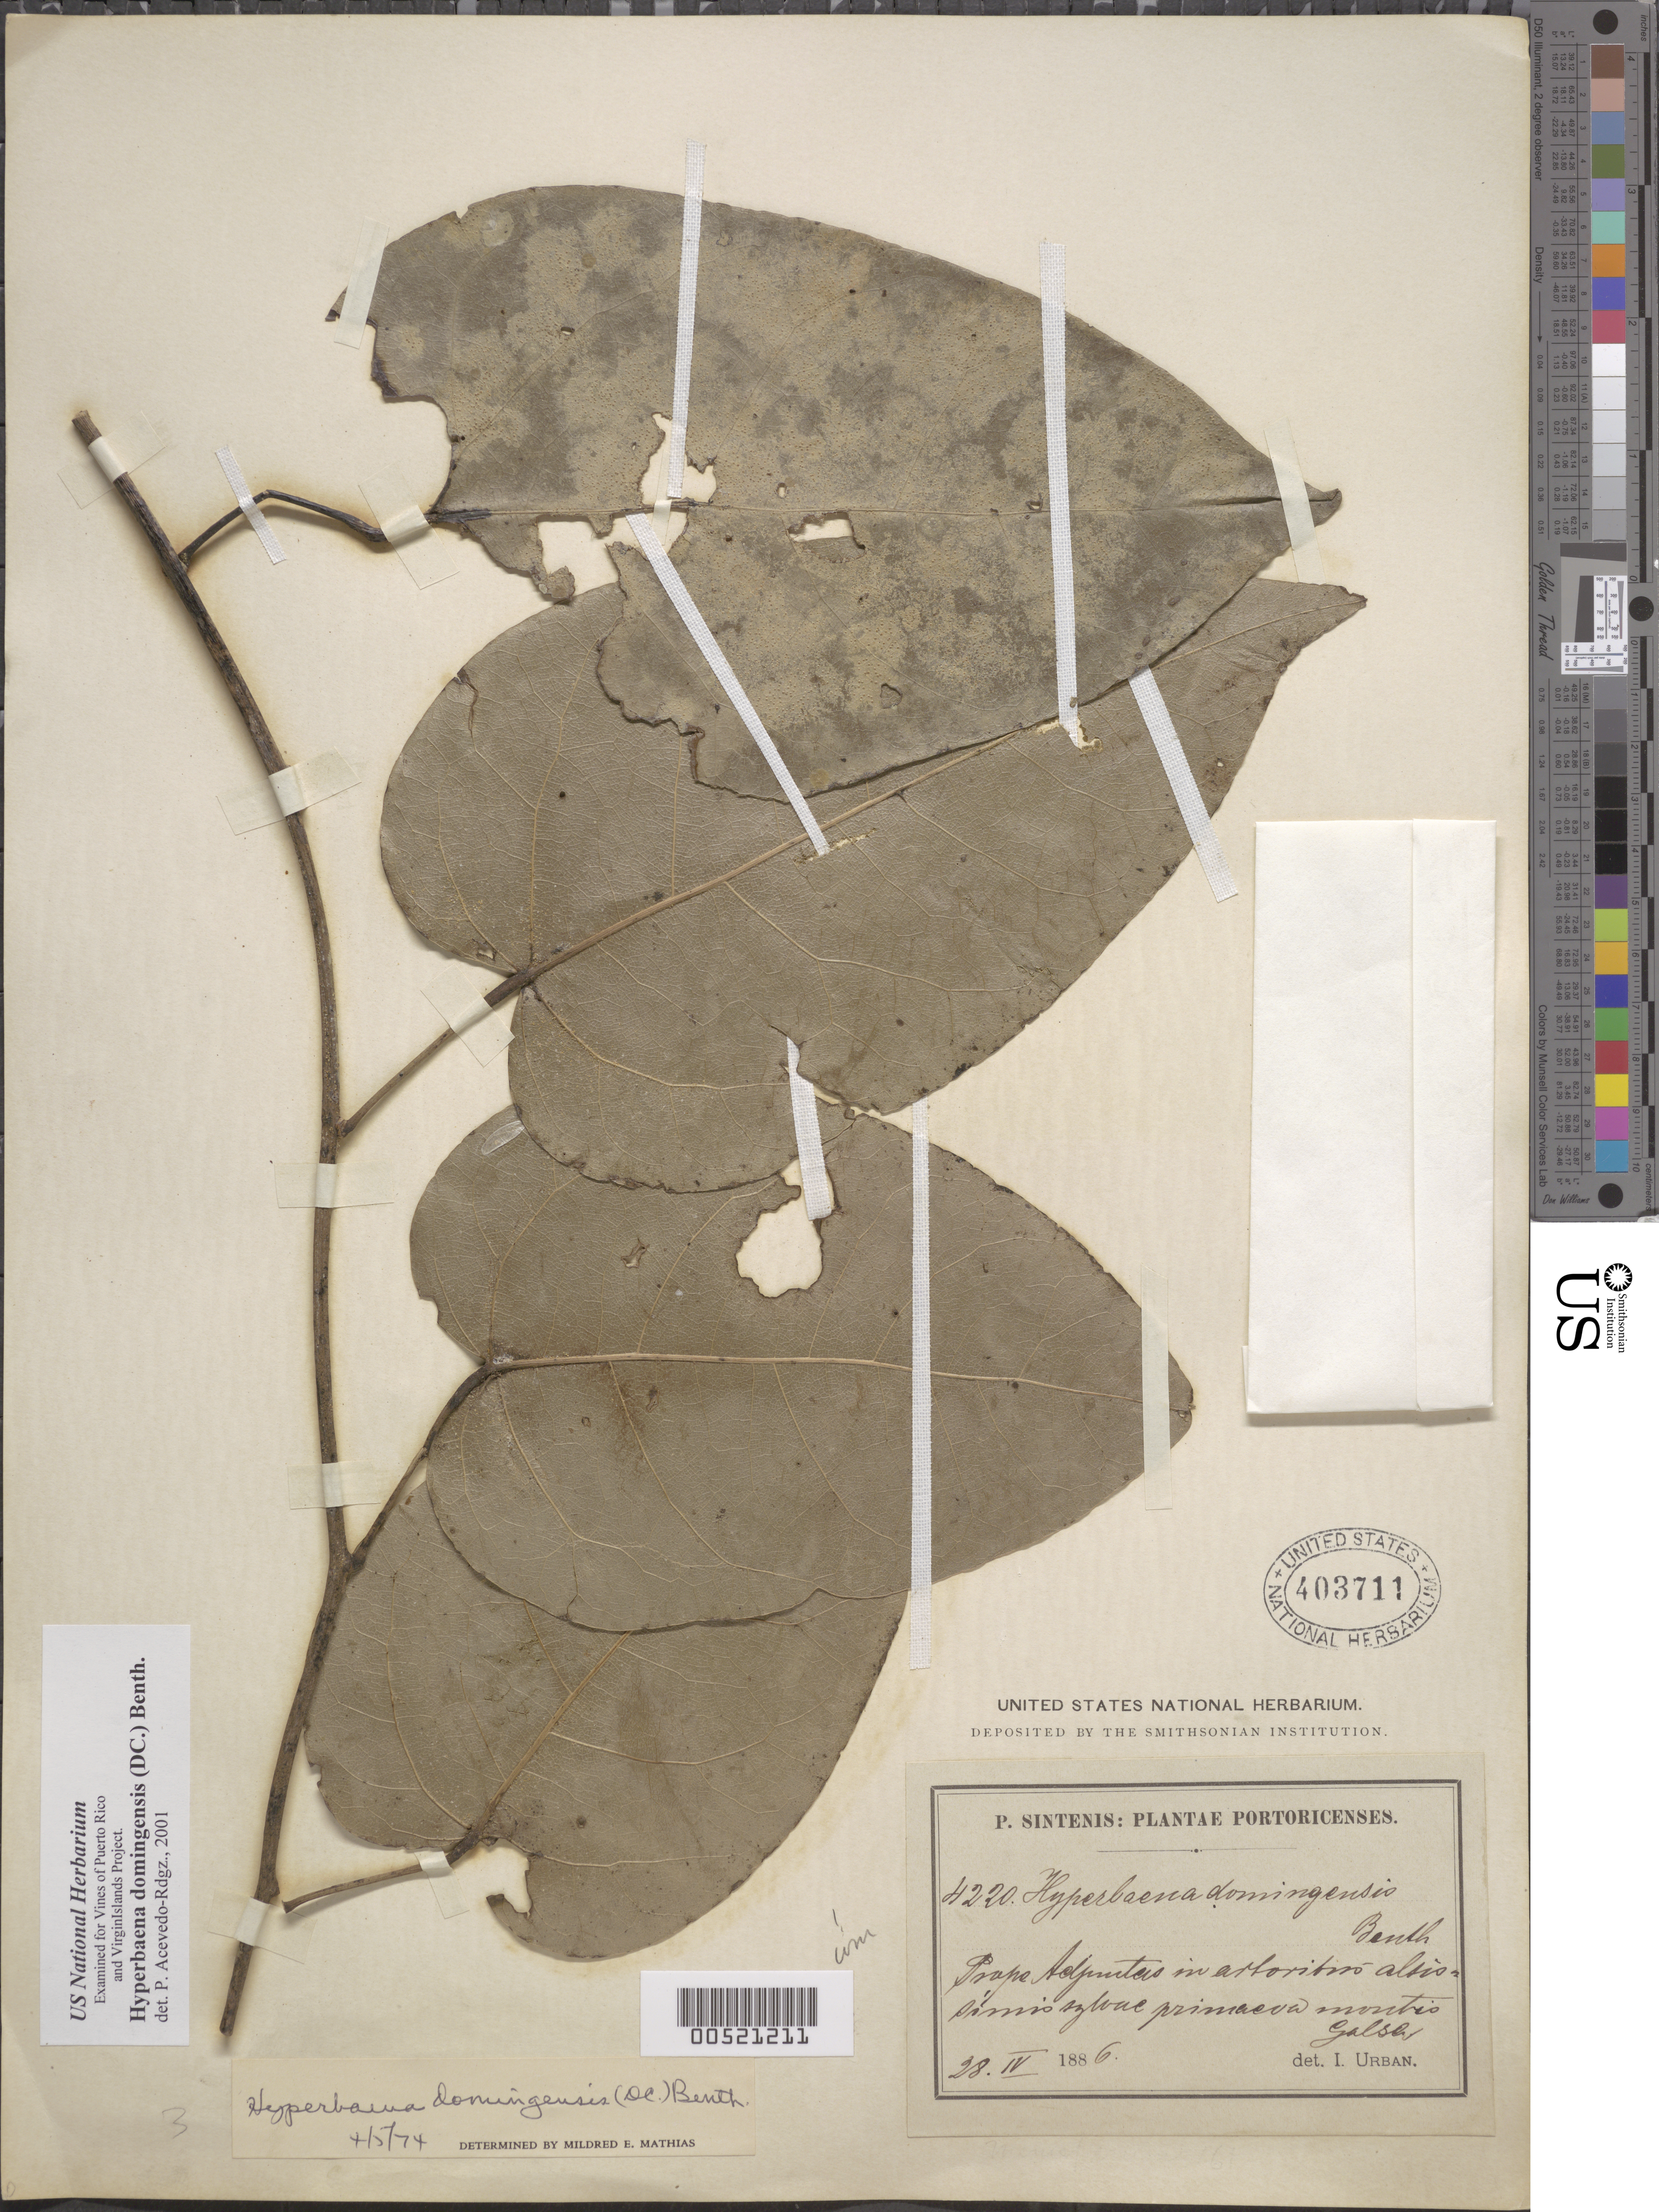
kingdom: Plantae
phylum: Tracheophyta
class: Magnoliopsida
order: Ranunculales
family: Menispermaceae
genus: Hyperbaena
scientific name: Hyperbaena domingensis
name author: (DC.) Benth.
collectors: P. Sintenis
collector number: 4220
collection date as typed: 28 Apr 1886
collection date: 1886-04-28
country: Puerto Rico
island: Greater Antilles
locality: Prope Adjuntas.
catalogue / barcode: US 403711